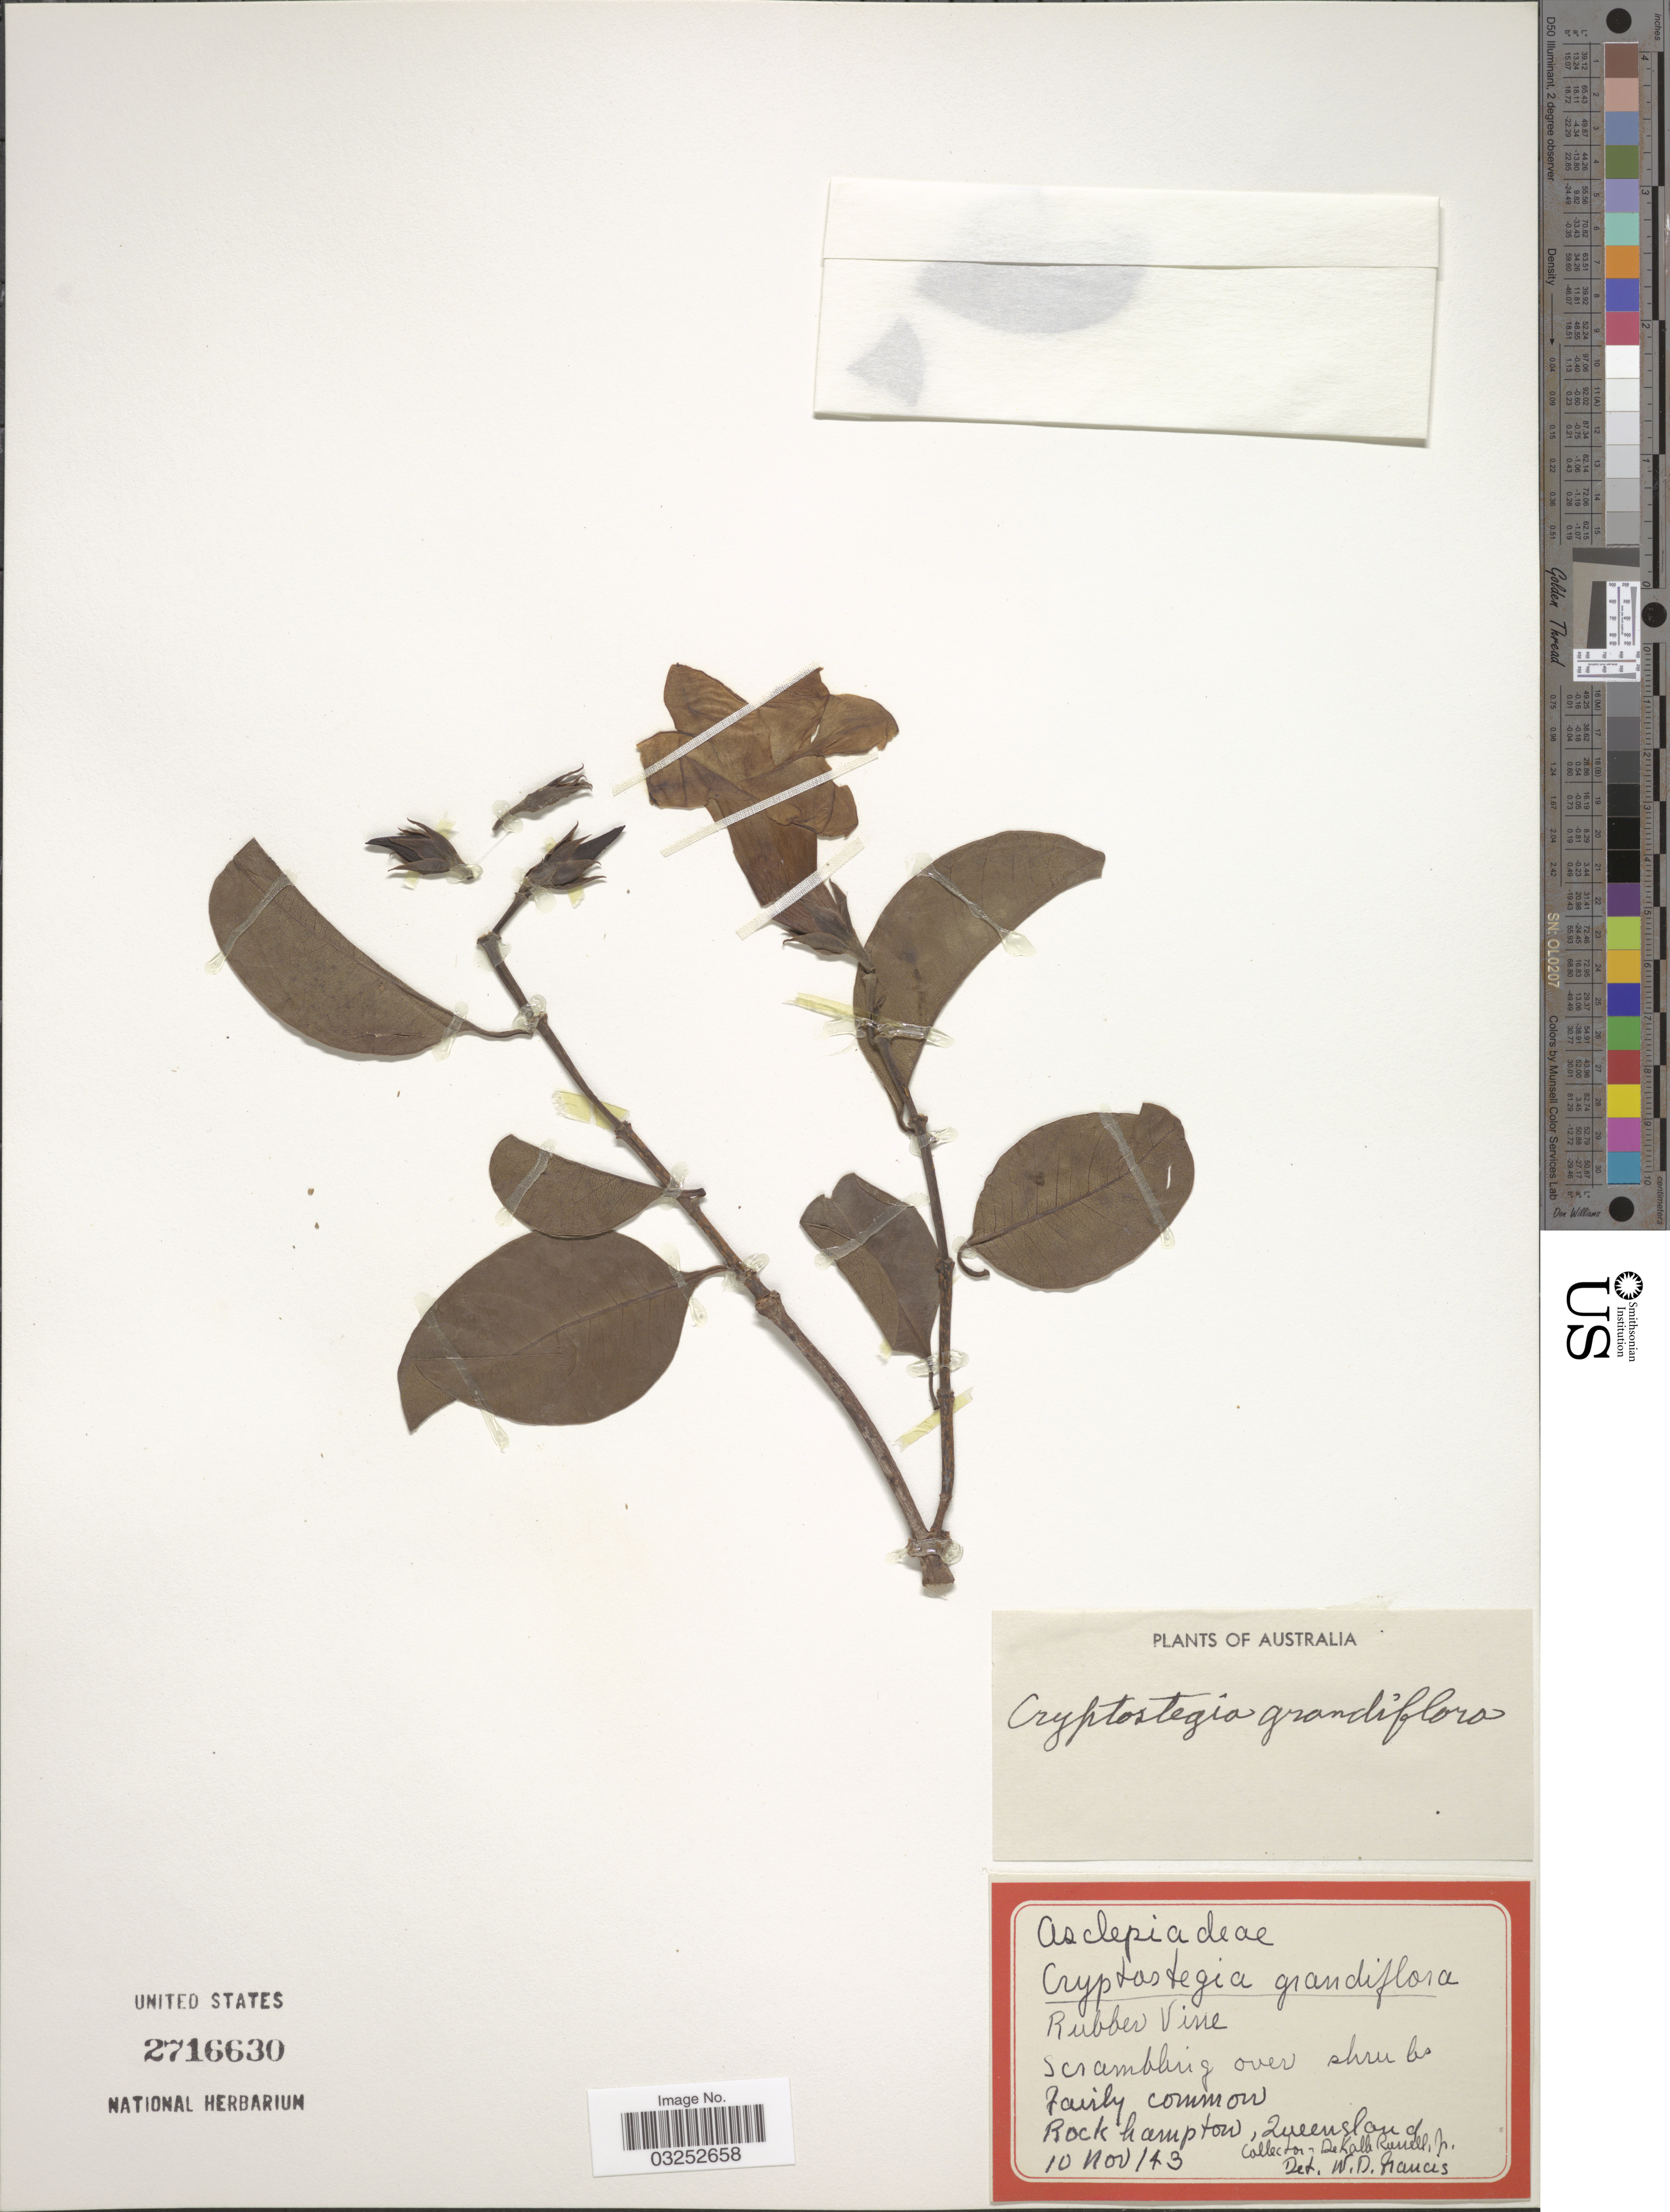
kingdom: Plantae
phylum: Tracheophyta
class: Magnoliopsida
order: Gentianales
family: Apocynaceae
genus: Cryptostegia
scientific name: Cryptostegia grandiflora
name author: Roxb. ex R. Br.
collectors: D. K. Russell Jr.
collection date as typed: Transcribed d/m/y: 10/11/43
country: Australia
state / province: Queensland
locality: Rockhampton, Queensland.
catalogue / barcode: US 2716630